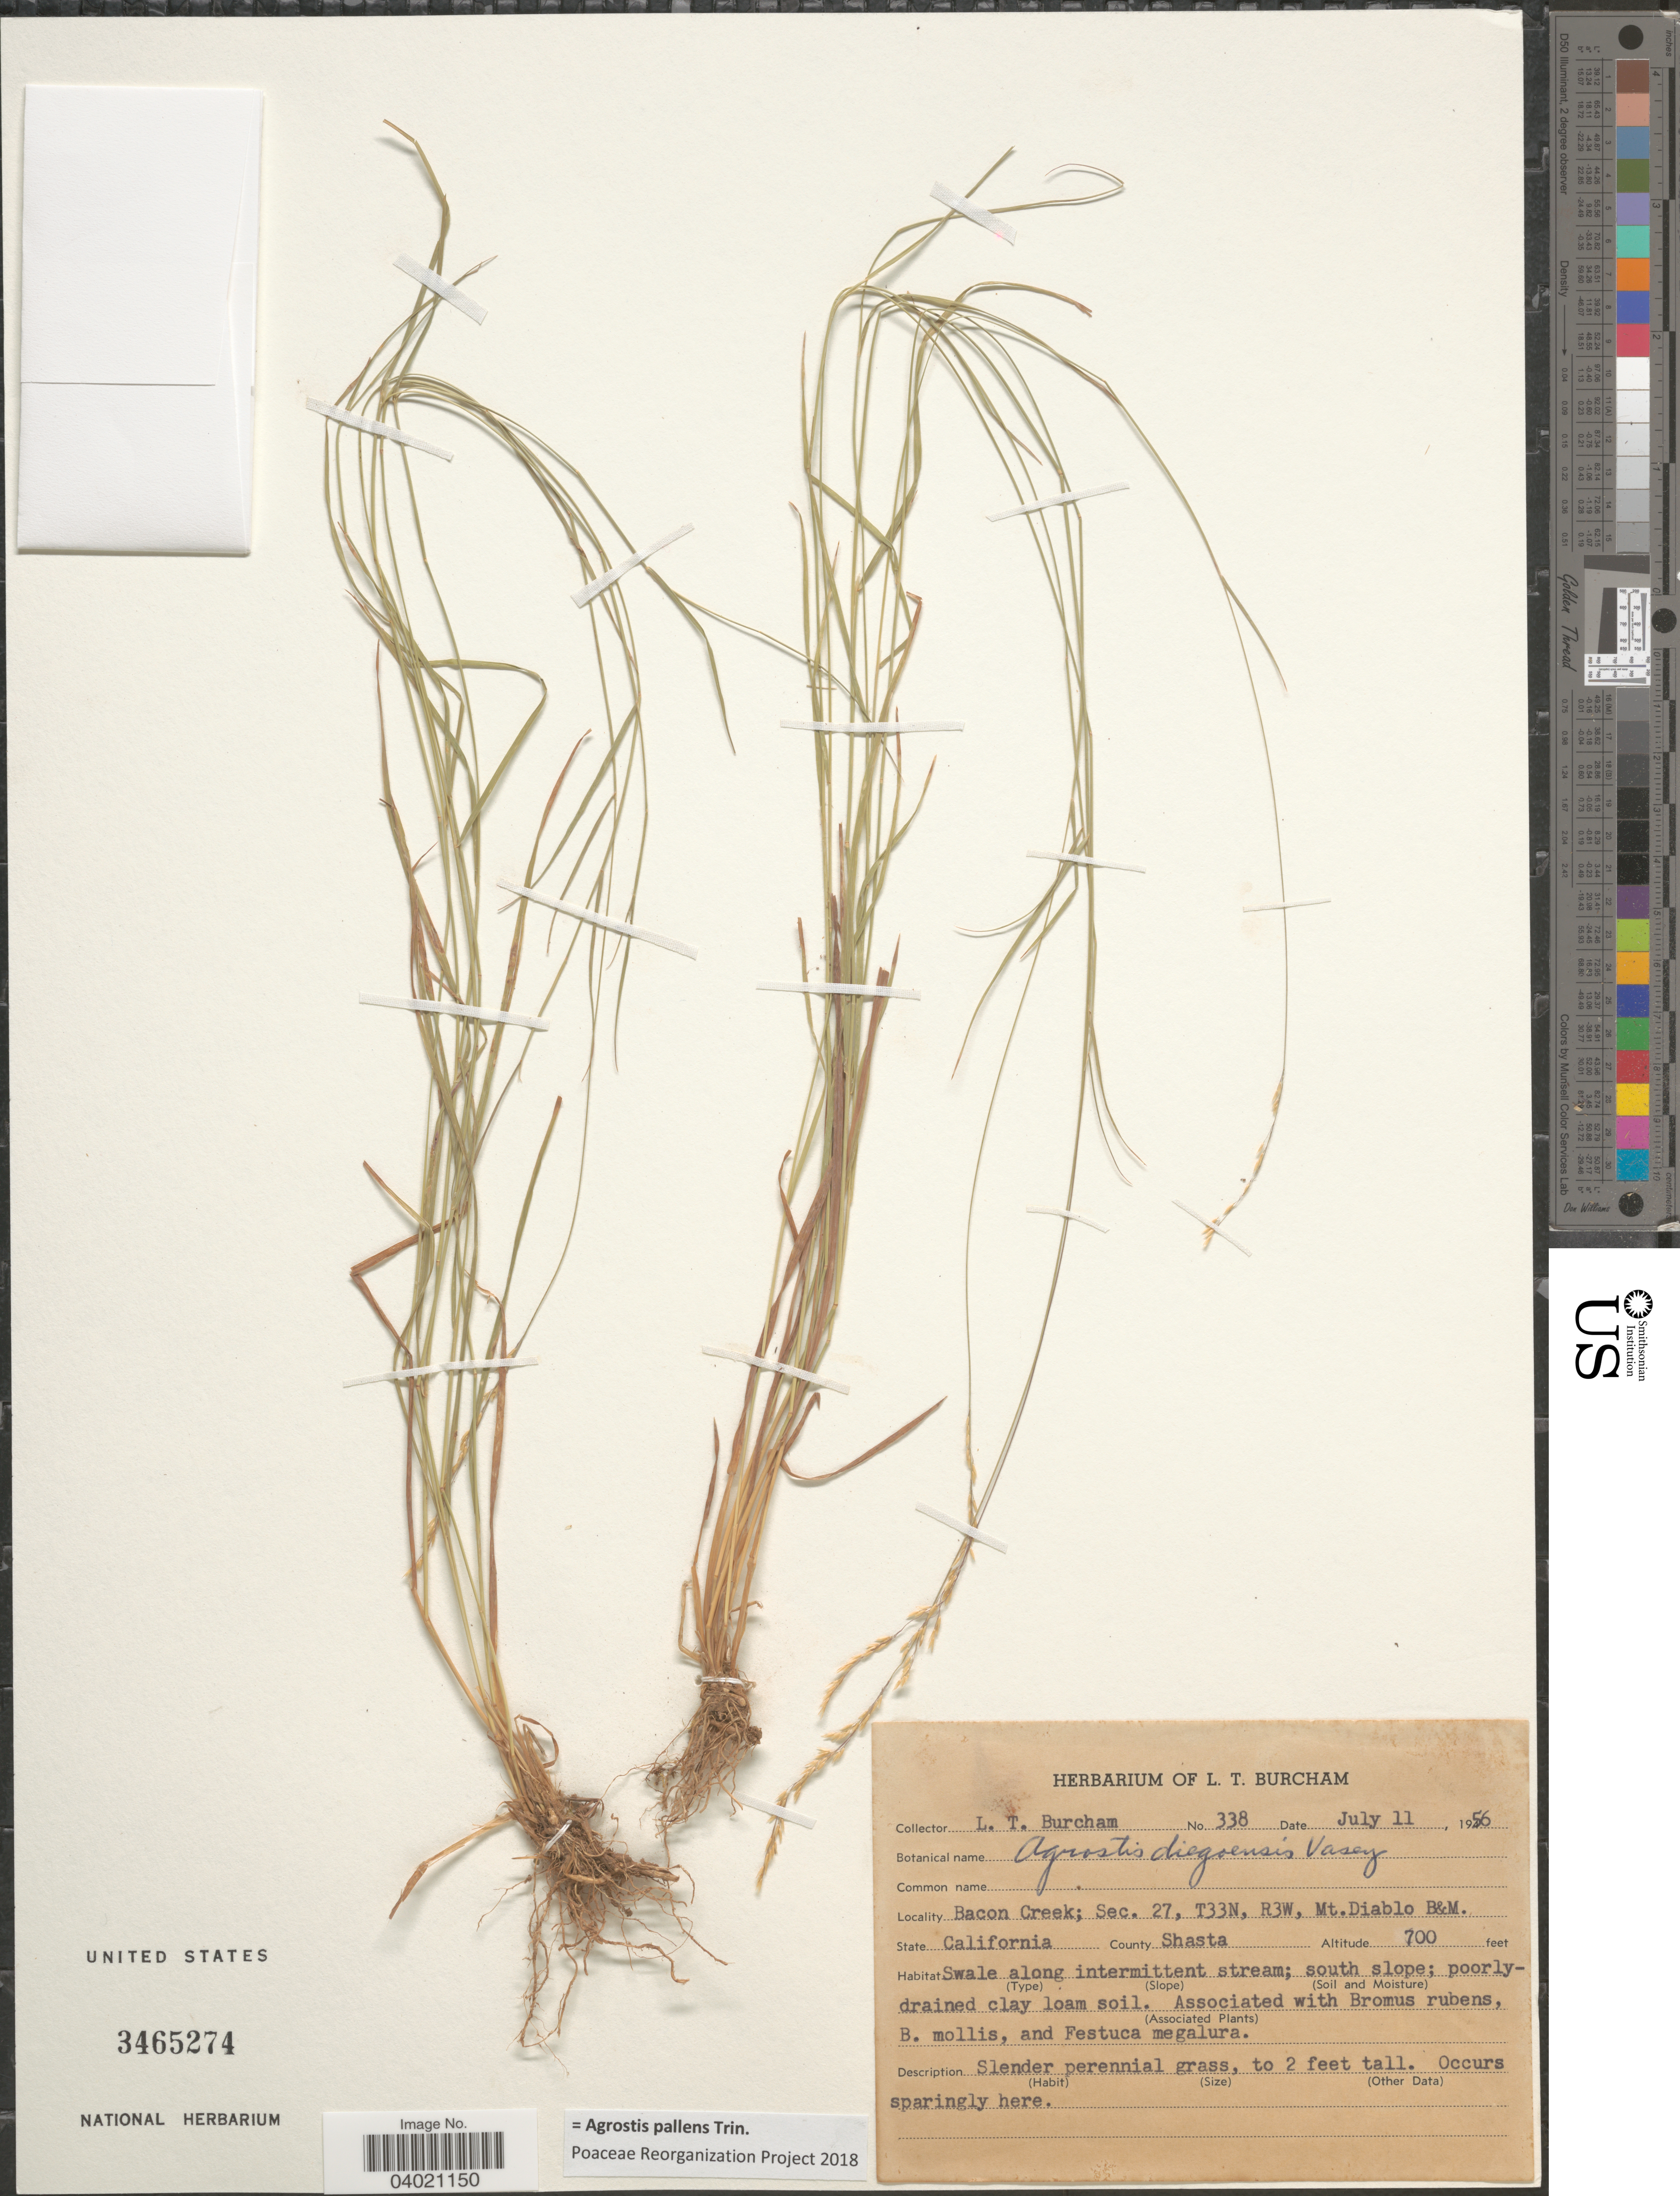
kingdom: Plantae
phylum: Tracheophyta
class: Liliopsida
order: Poales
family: Poaceae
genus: Agrostis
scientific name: Agrostis pallens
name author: Trin.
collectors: L. Burcham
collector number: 338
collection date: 1956-07-11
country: United States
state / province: California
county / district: Shasta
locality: Bacon Creek; Sec. 27, T33N, R3W, Mt. Diablo B&M. County Shasta.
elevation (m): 213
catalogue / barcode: US 3465274